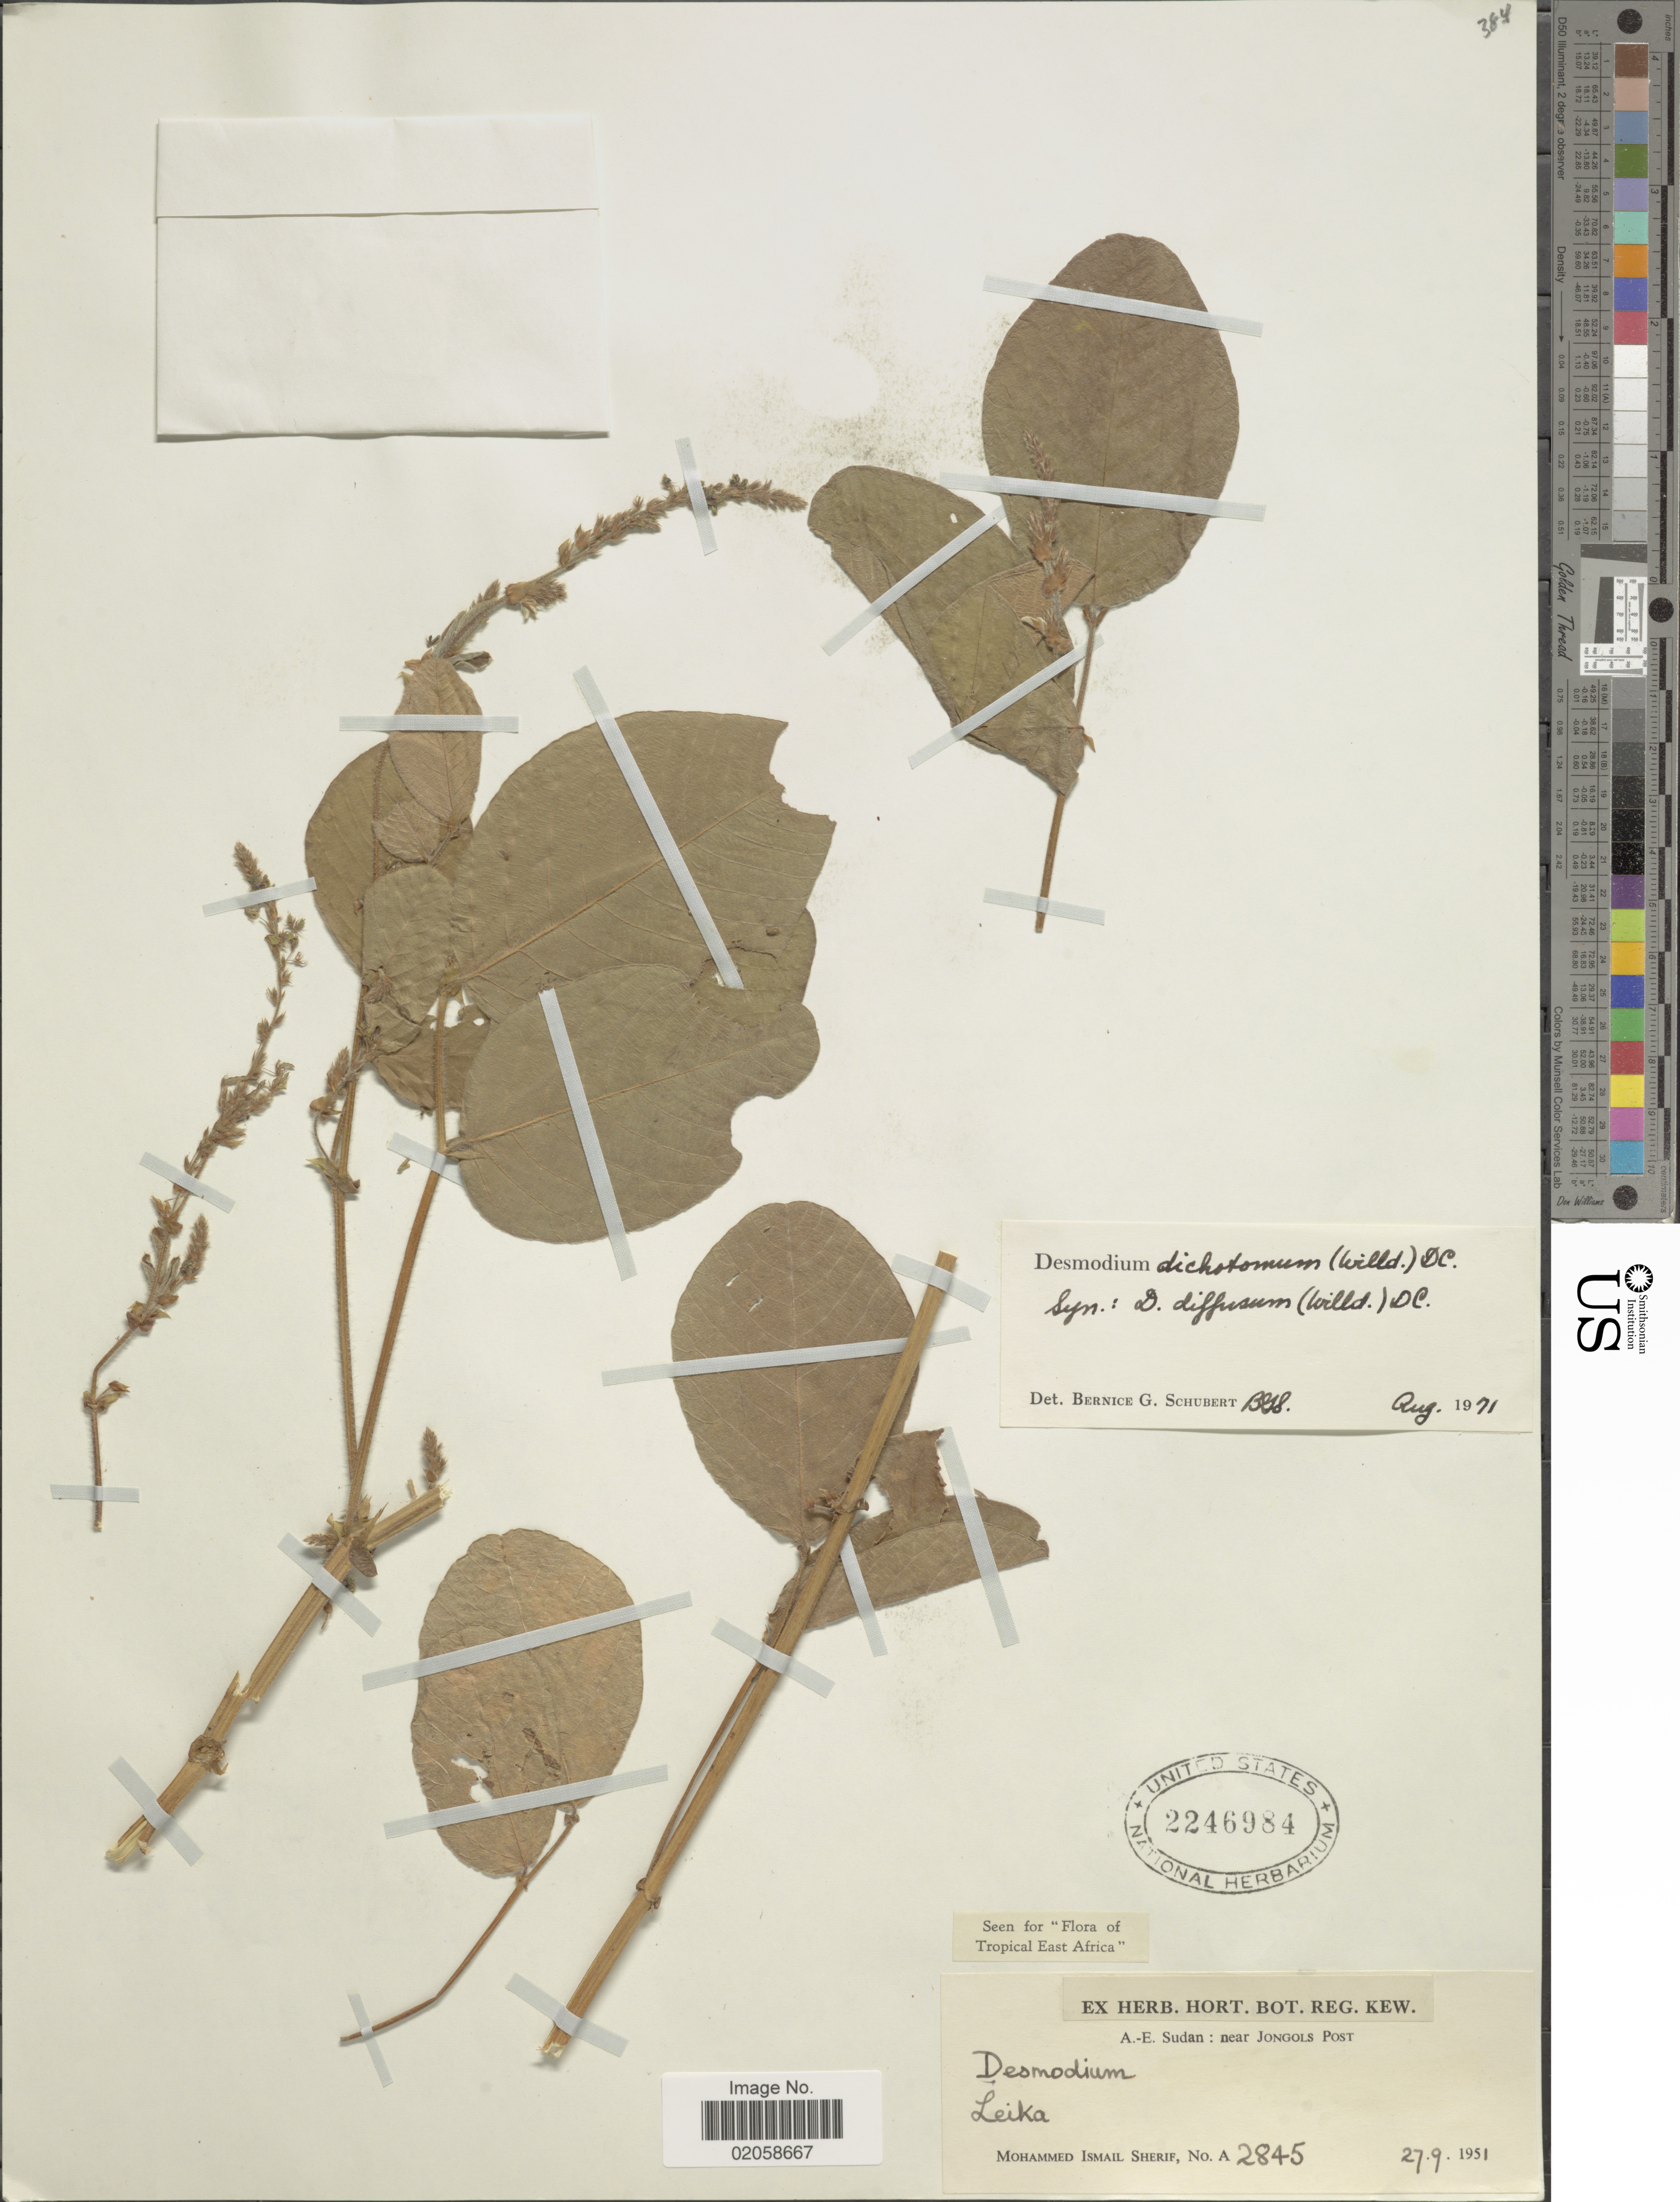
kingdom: Plantae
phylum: Tracheophyta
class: Magnoliopsida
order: Fabales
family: Fabaceae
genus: Bouffordia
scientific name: Bouffordia dichotoma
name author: (Willd.) H. Ohashi & K. Ohashi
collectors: M. Sherif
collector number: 2845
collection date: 1951-09-27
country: Sudan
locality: A. -E. Sudan: near Jongols Post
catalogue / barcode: US 2246984